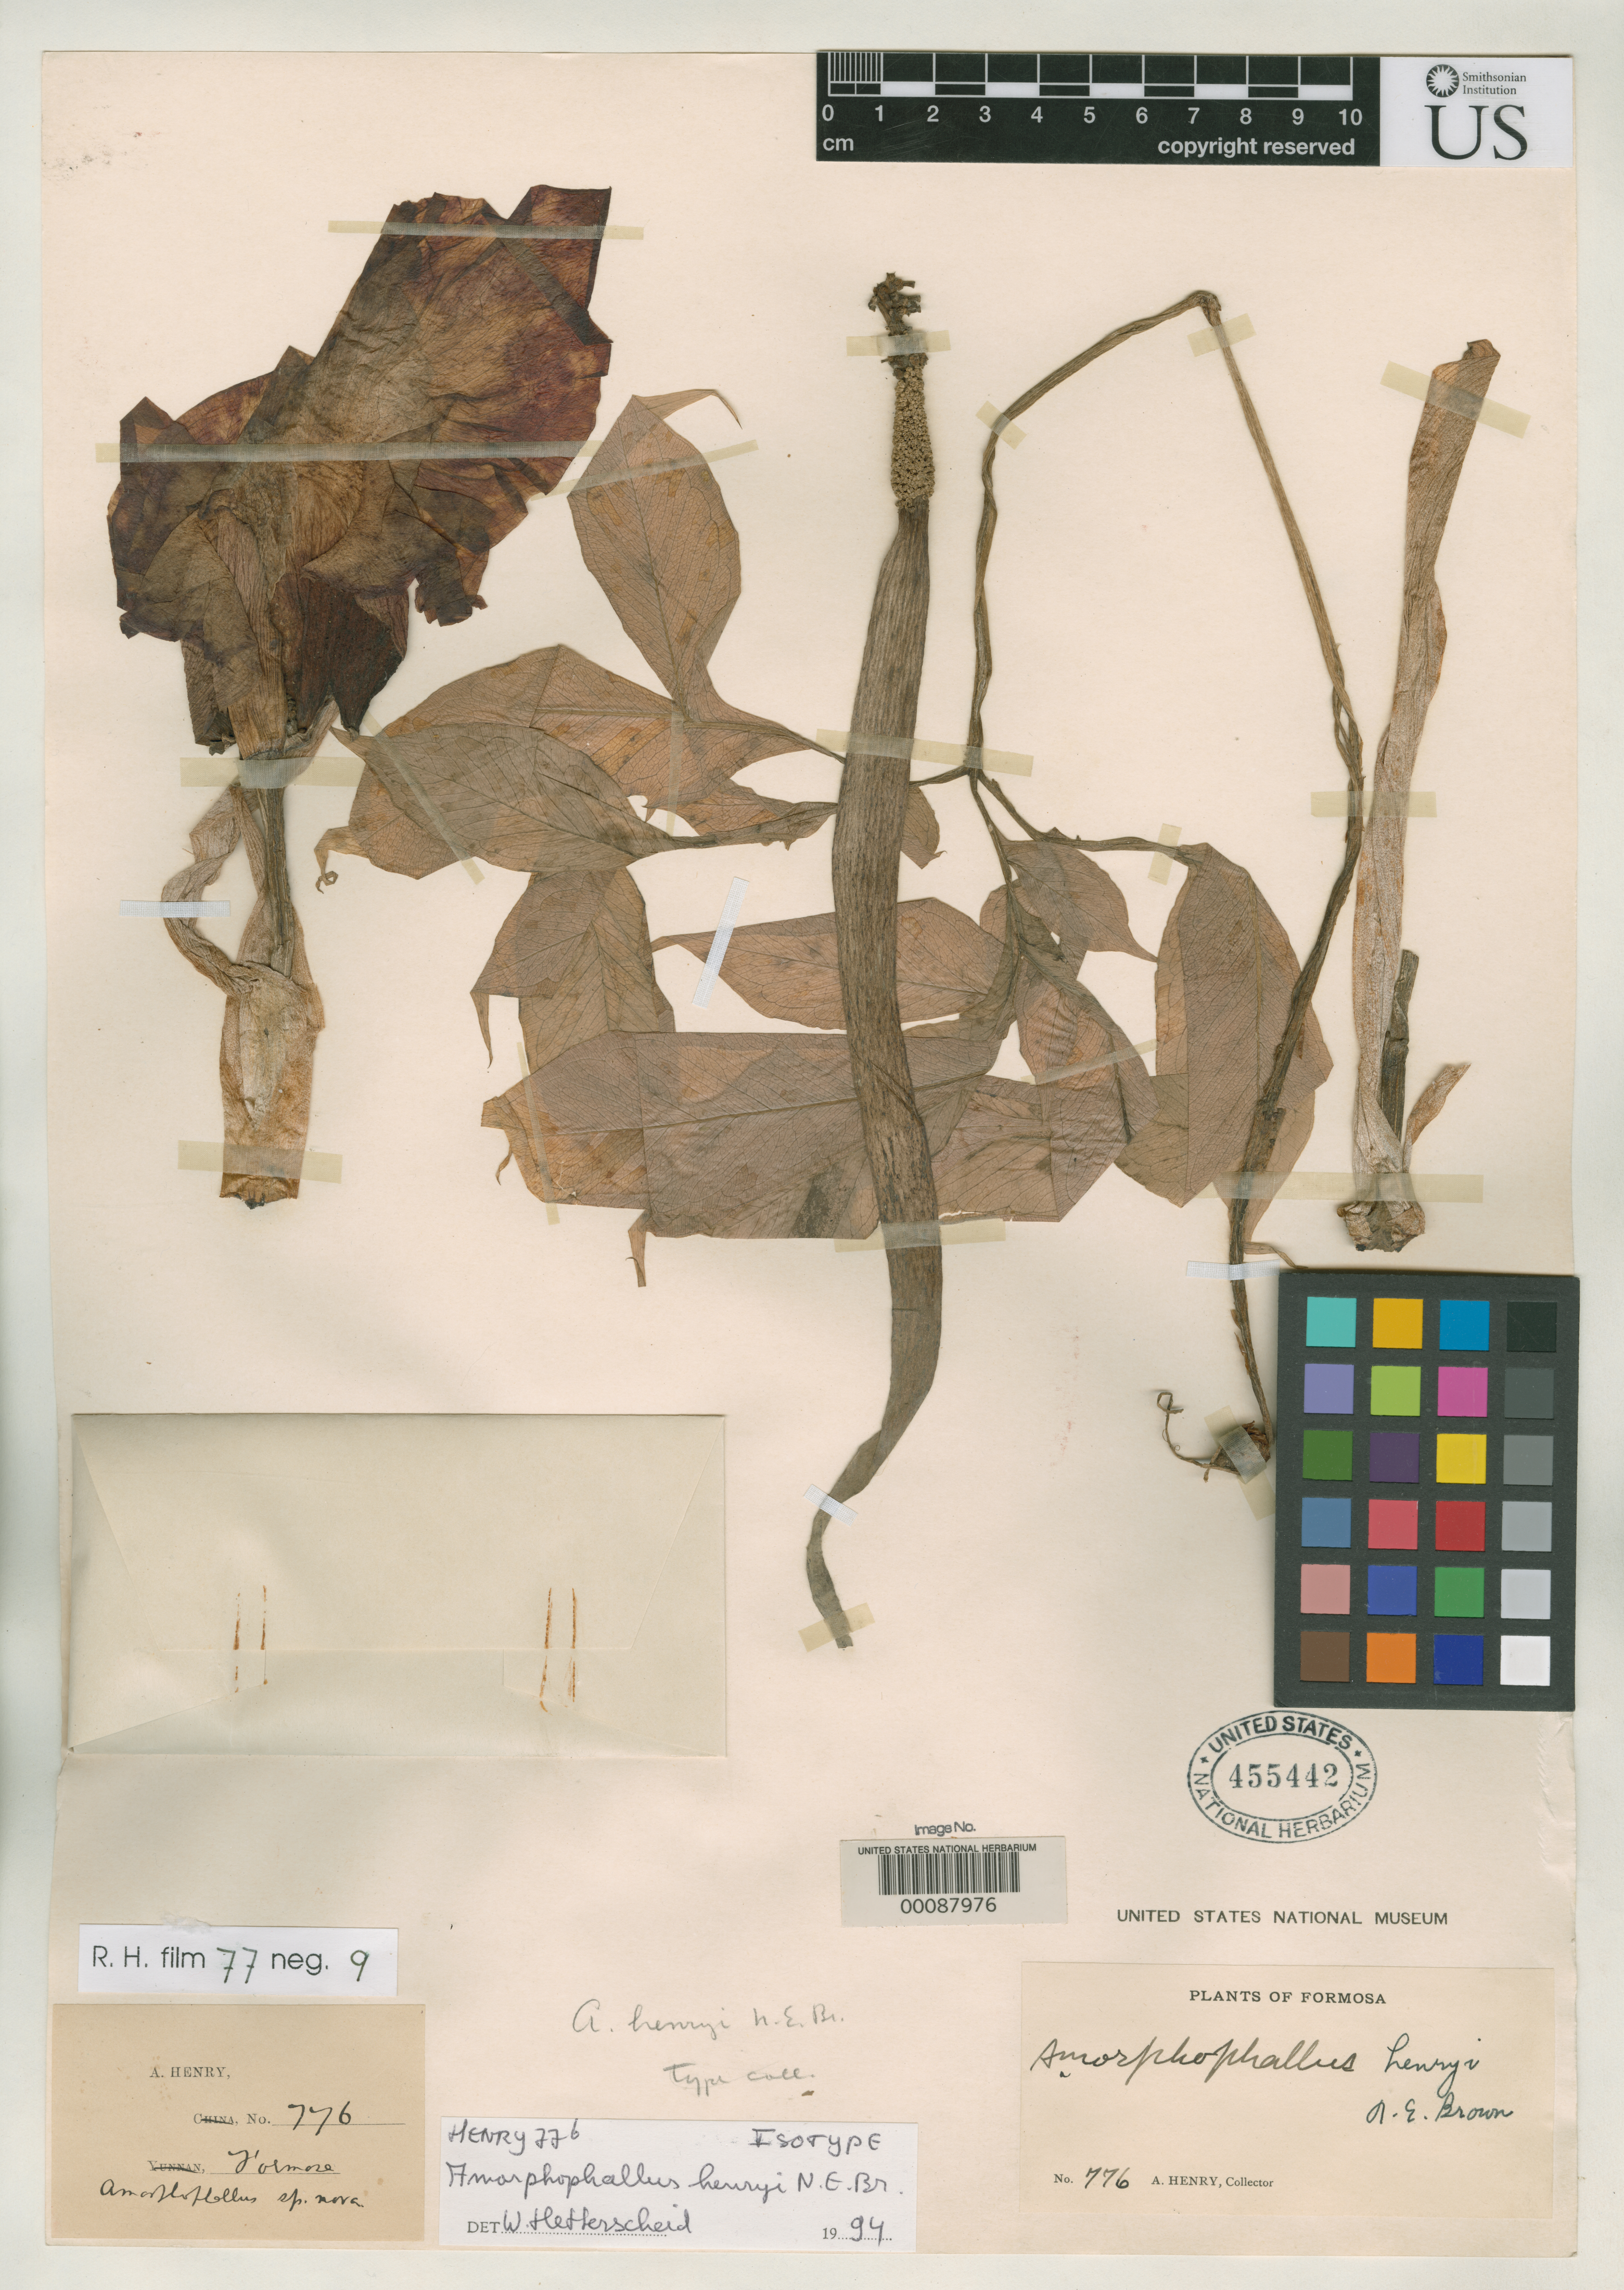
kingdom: Plantae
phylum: Tracheophyta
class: Liliopsida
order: Alismatales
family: Araceae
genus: Amorphophallus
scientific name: Amorphophallus henryi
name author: N.E. Br.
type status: Isotype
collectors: A. Henry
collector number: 776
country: Taiwan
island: Taiwan [Formosa]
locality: Takow.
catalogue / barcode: US 455442